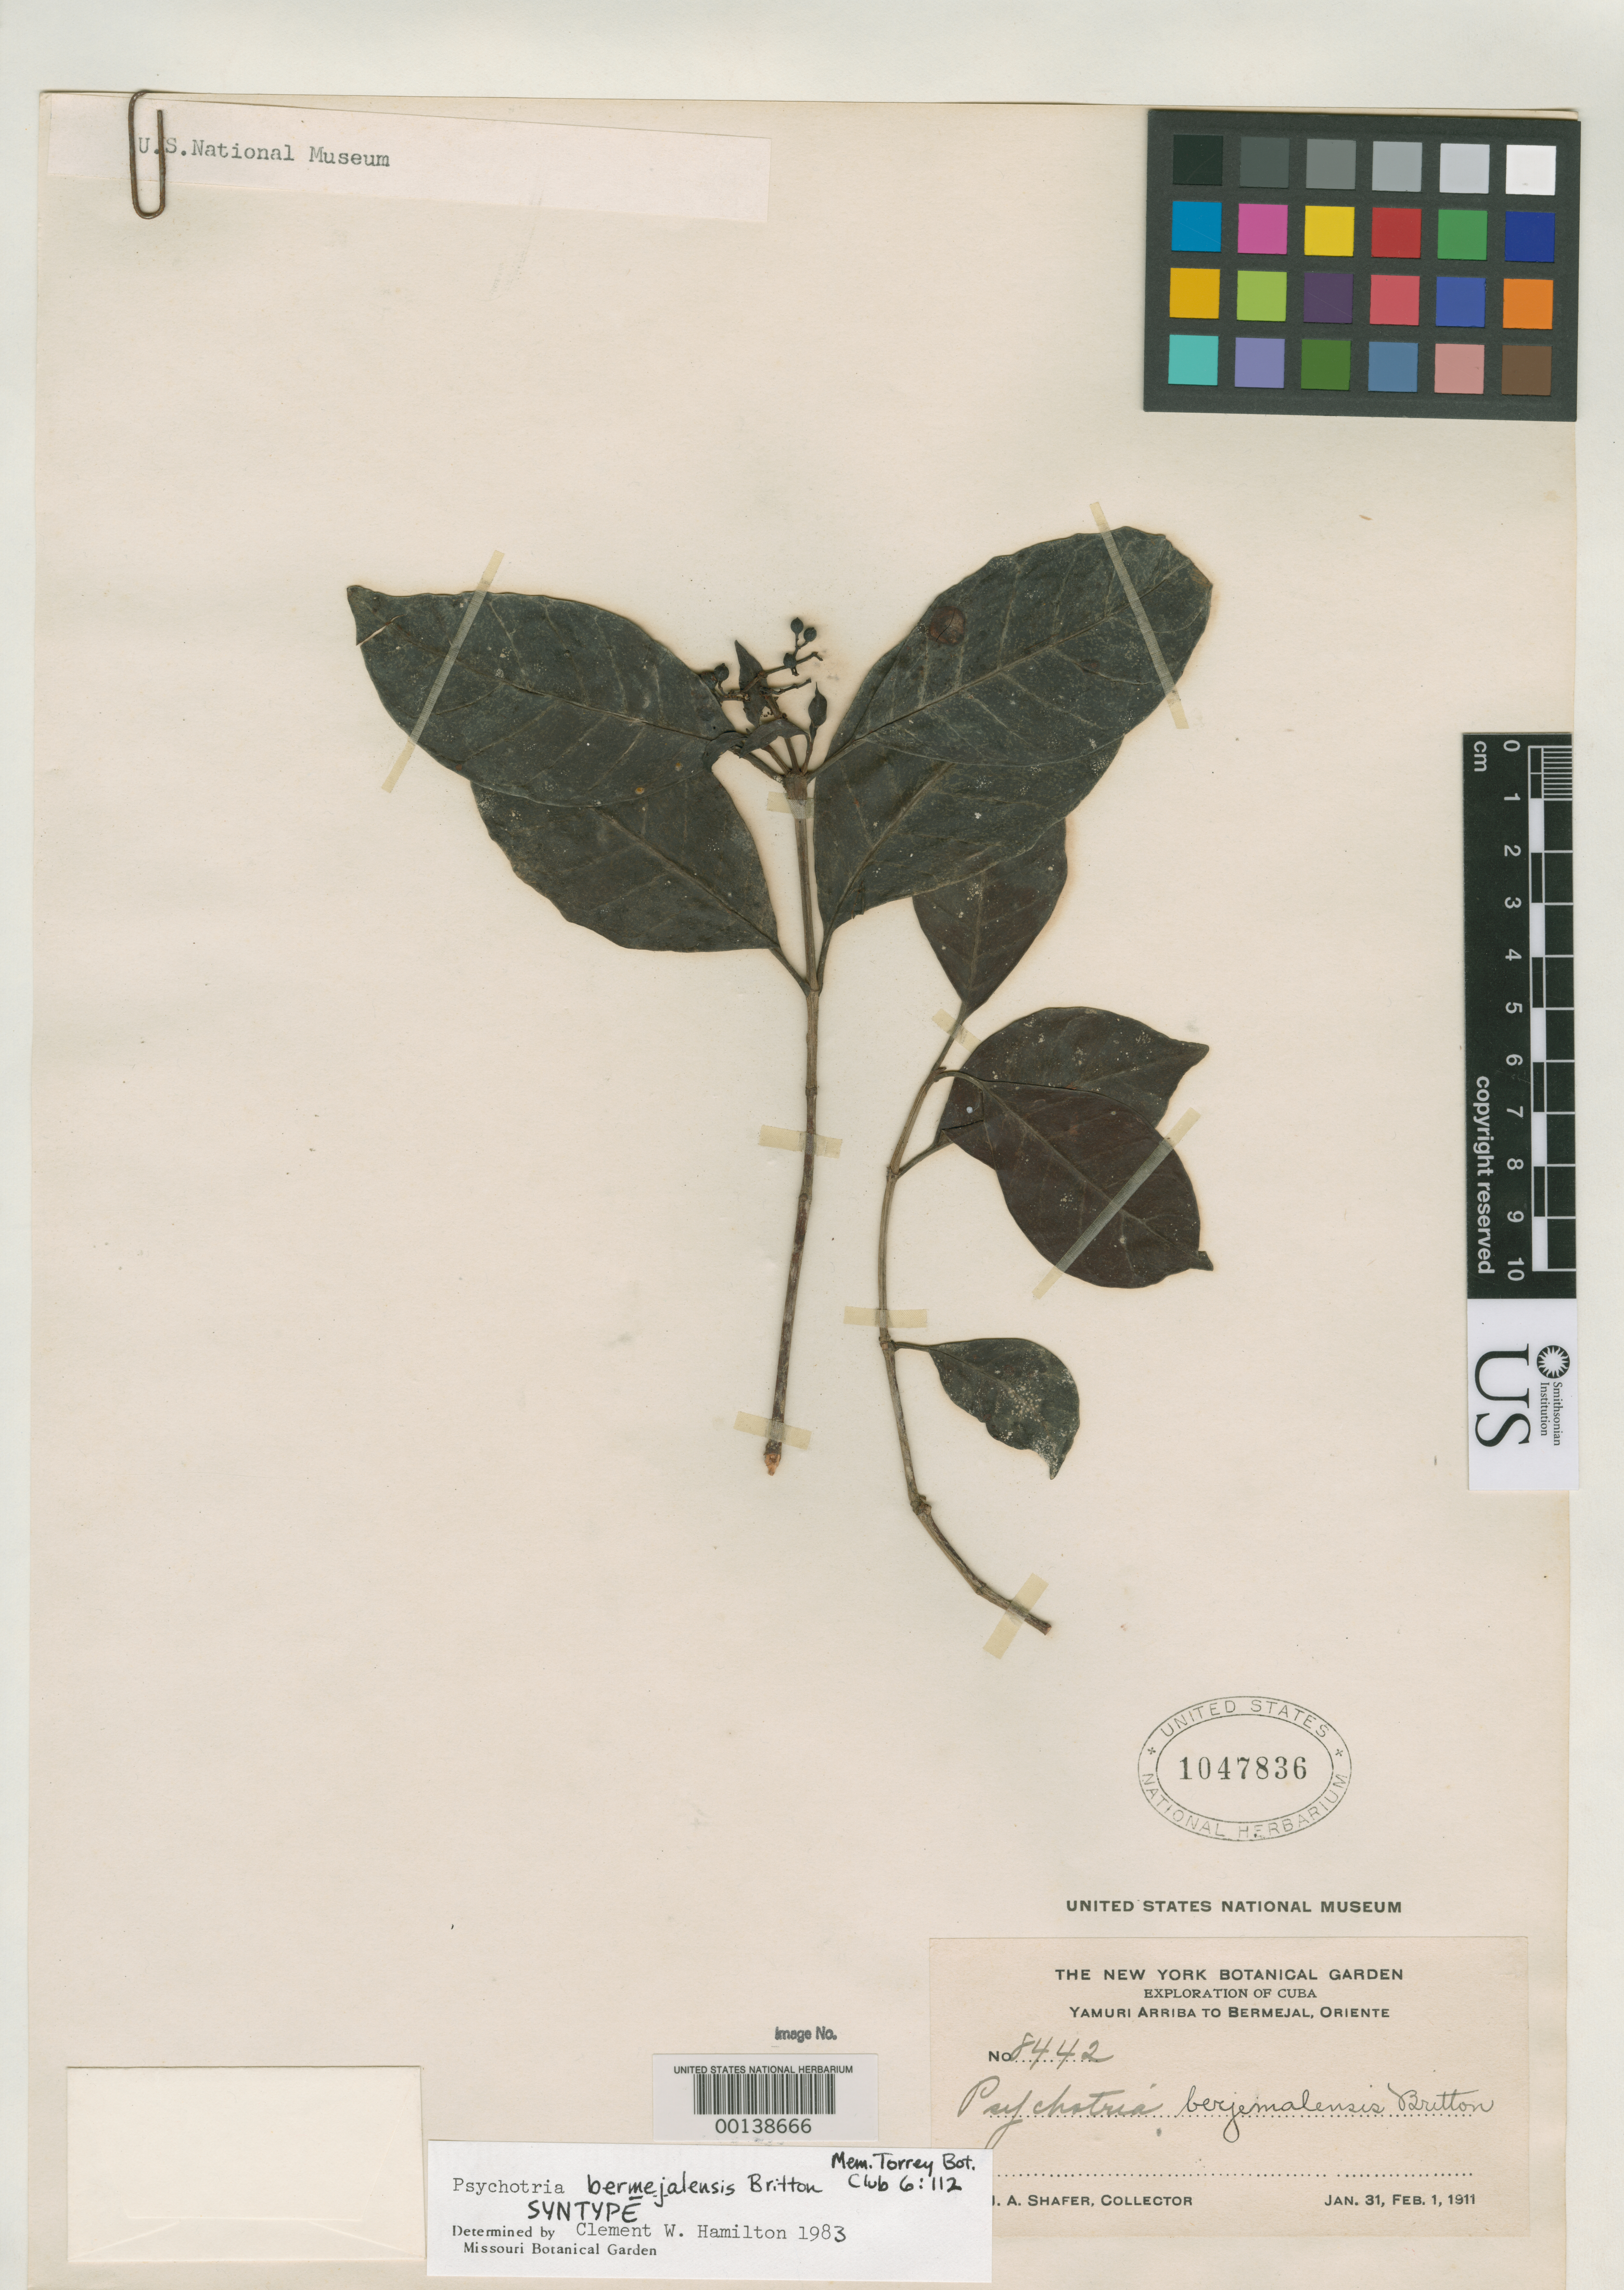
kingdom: Plantae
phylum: Tracheophyta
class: Magnoliopsida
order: Gentianales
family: Rubiaceae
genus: Psychotria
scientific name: Psychotria bermejalensis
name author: Britton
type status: Isotype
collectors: J. A. Shafer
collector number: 8442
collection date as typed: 31 Jan 1911 to 01 Feb 1911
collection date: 1911-01-31/1911-02-01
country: Cuba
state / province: Oriente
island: Greater Antilles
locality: Yamuri Arriba to Bermejal.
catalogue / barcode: US 1047836